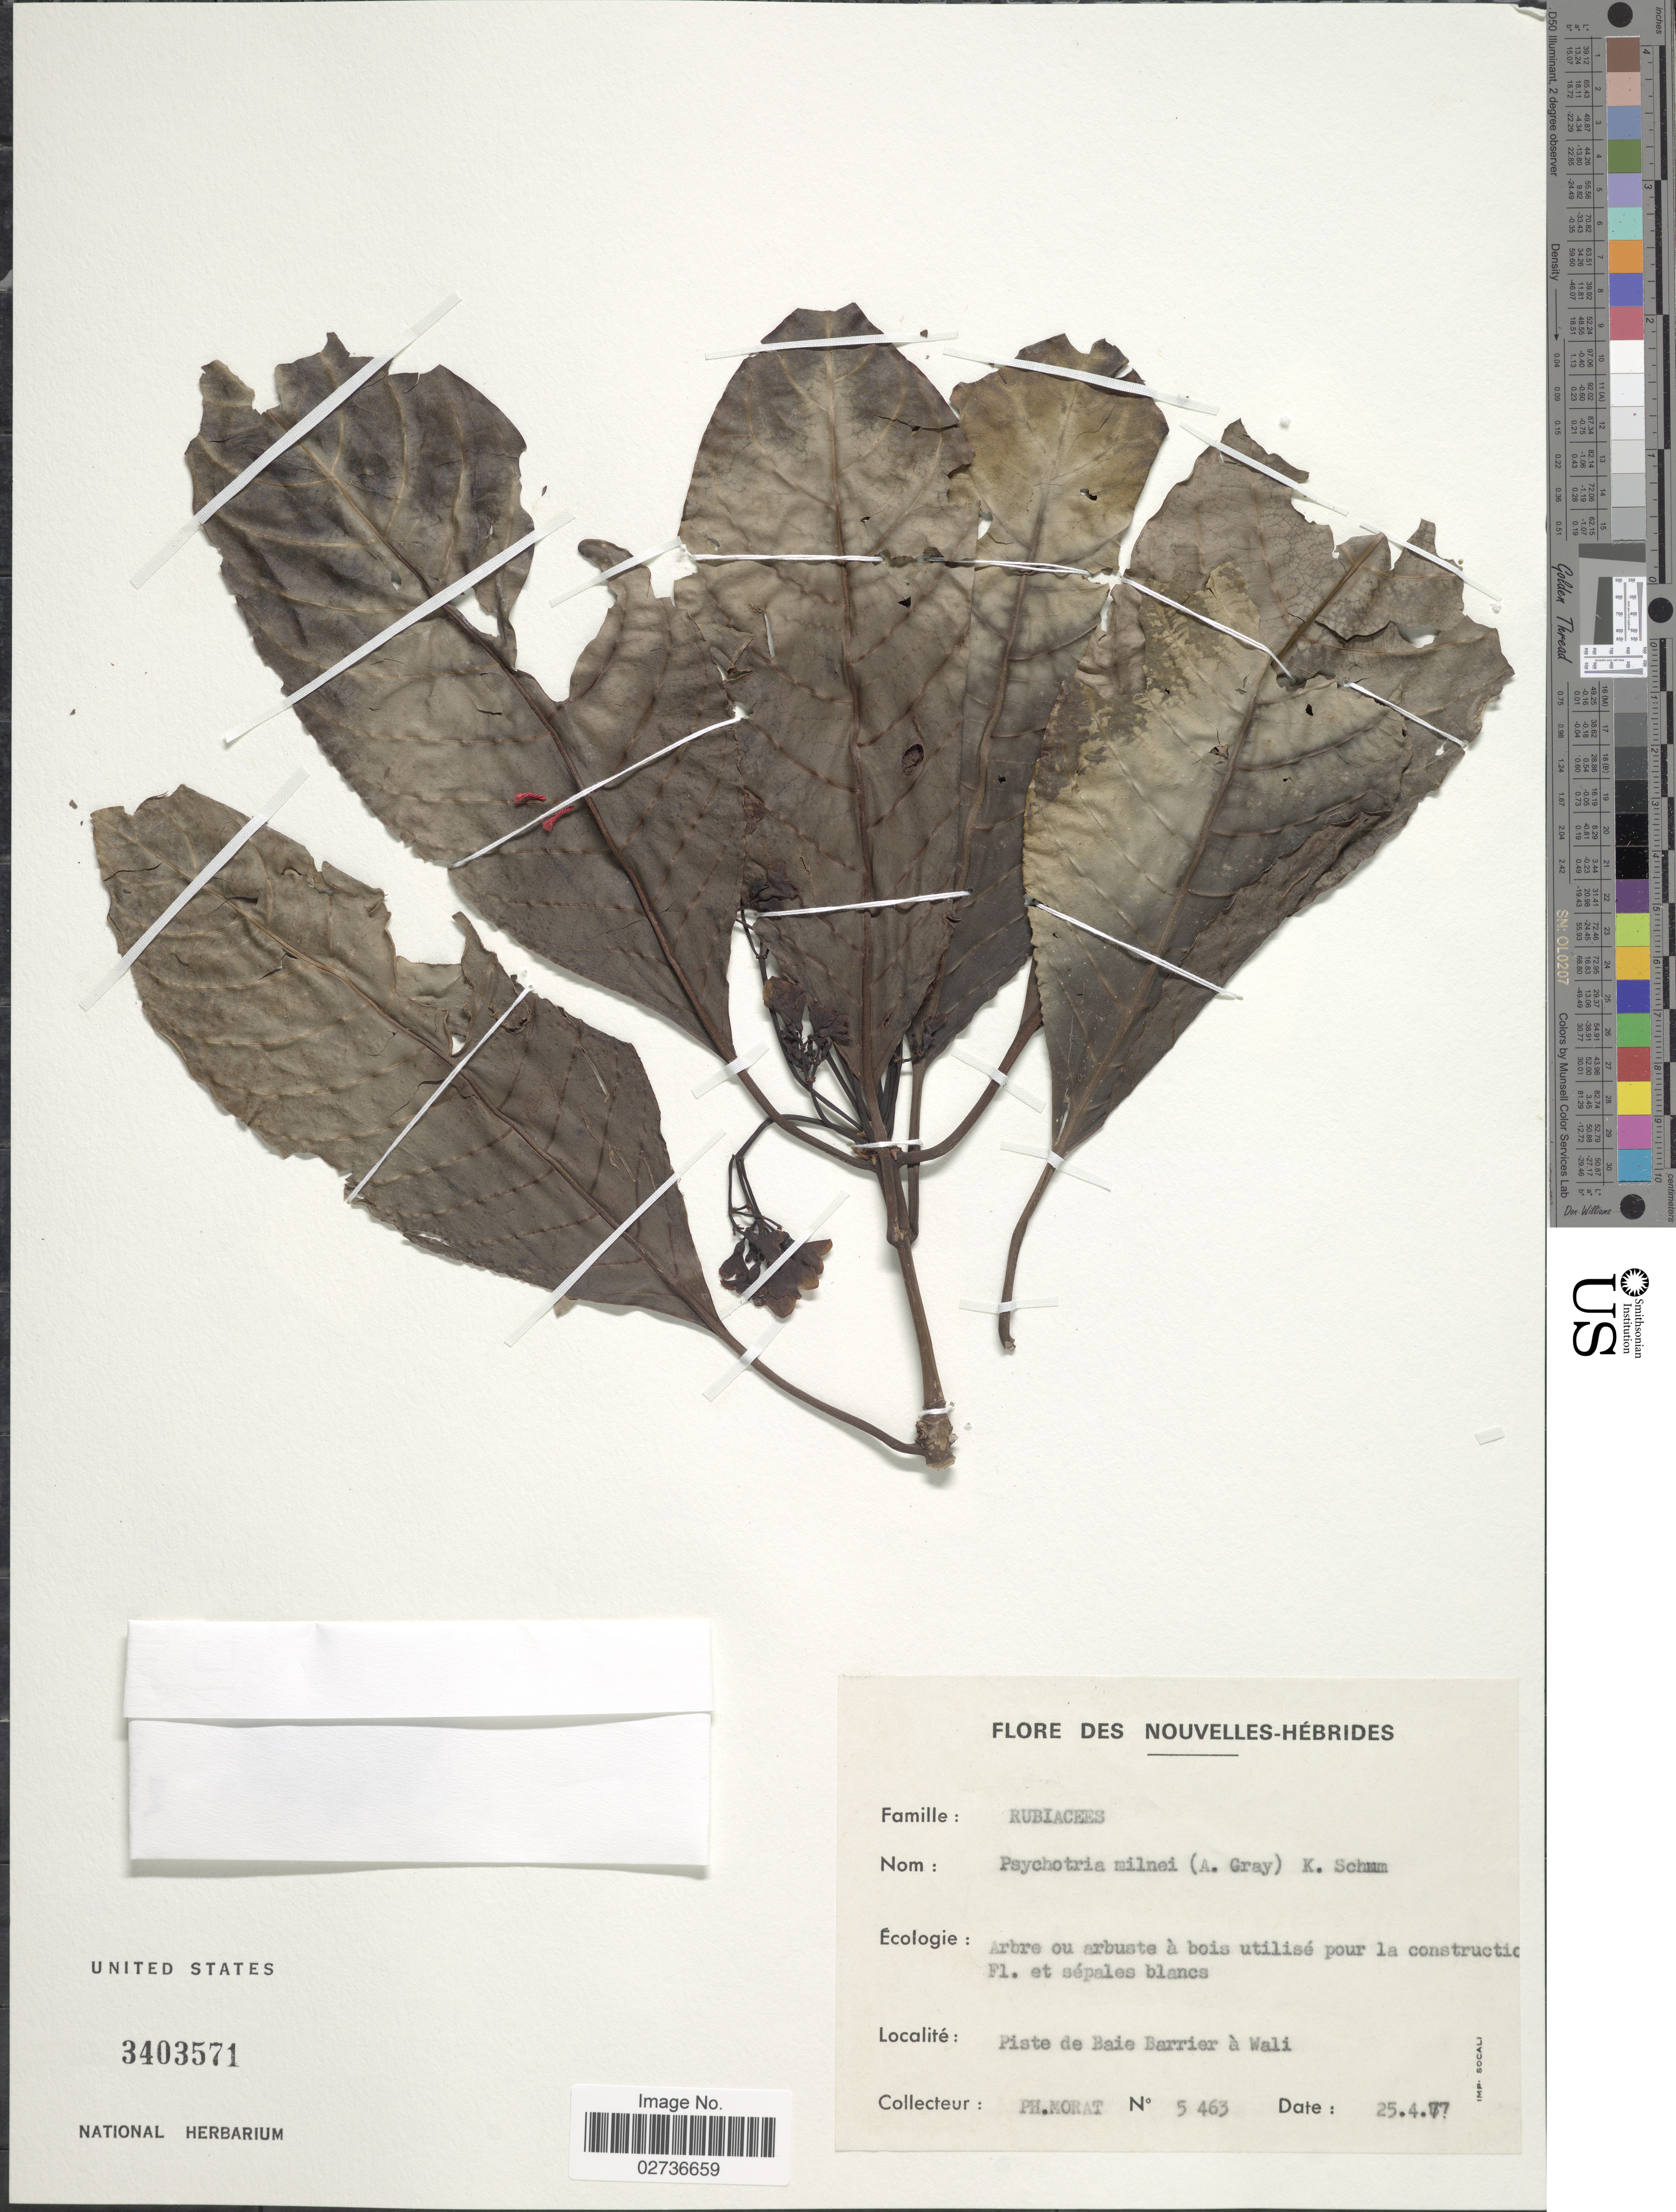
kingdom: Plantae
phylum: Tracheophyta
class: Magnoliopsida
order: Gentianales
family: Rubiaceae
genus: Psychotria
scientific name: Psychotria milnei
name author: (A. Gray) K. Schum.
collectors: P. Morat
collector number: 5463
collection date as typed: Transcribed d/m/y: 25/4/77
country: Vanuatu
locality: Des Nouvelles-Hebrides, Piste de Baie Barrier a Wali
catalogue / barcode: US 3403571